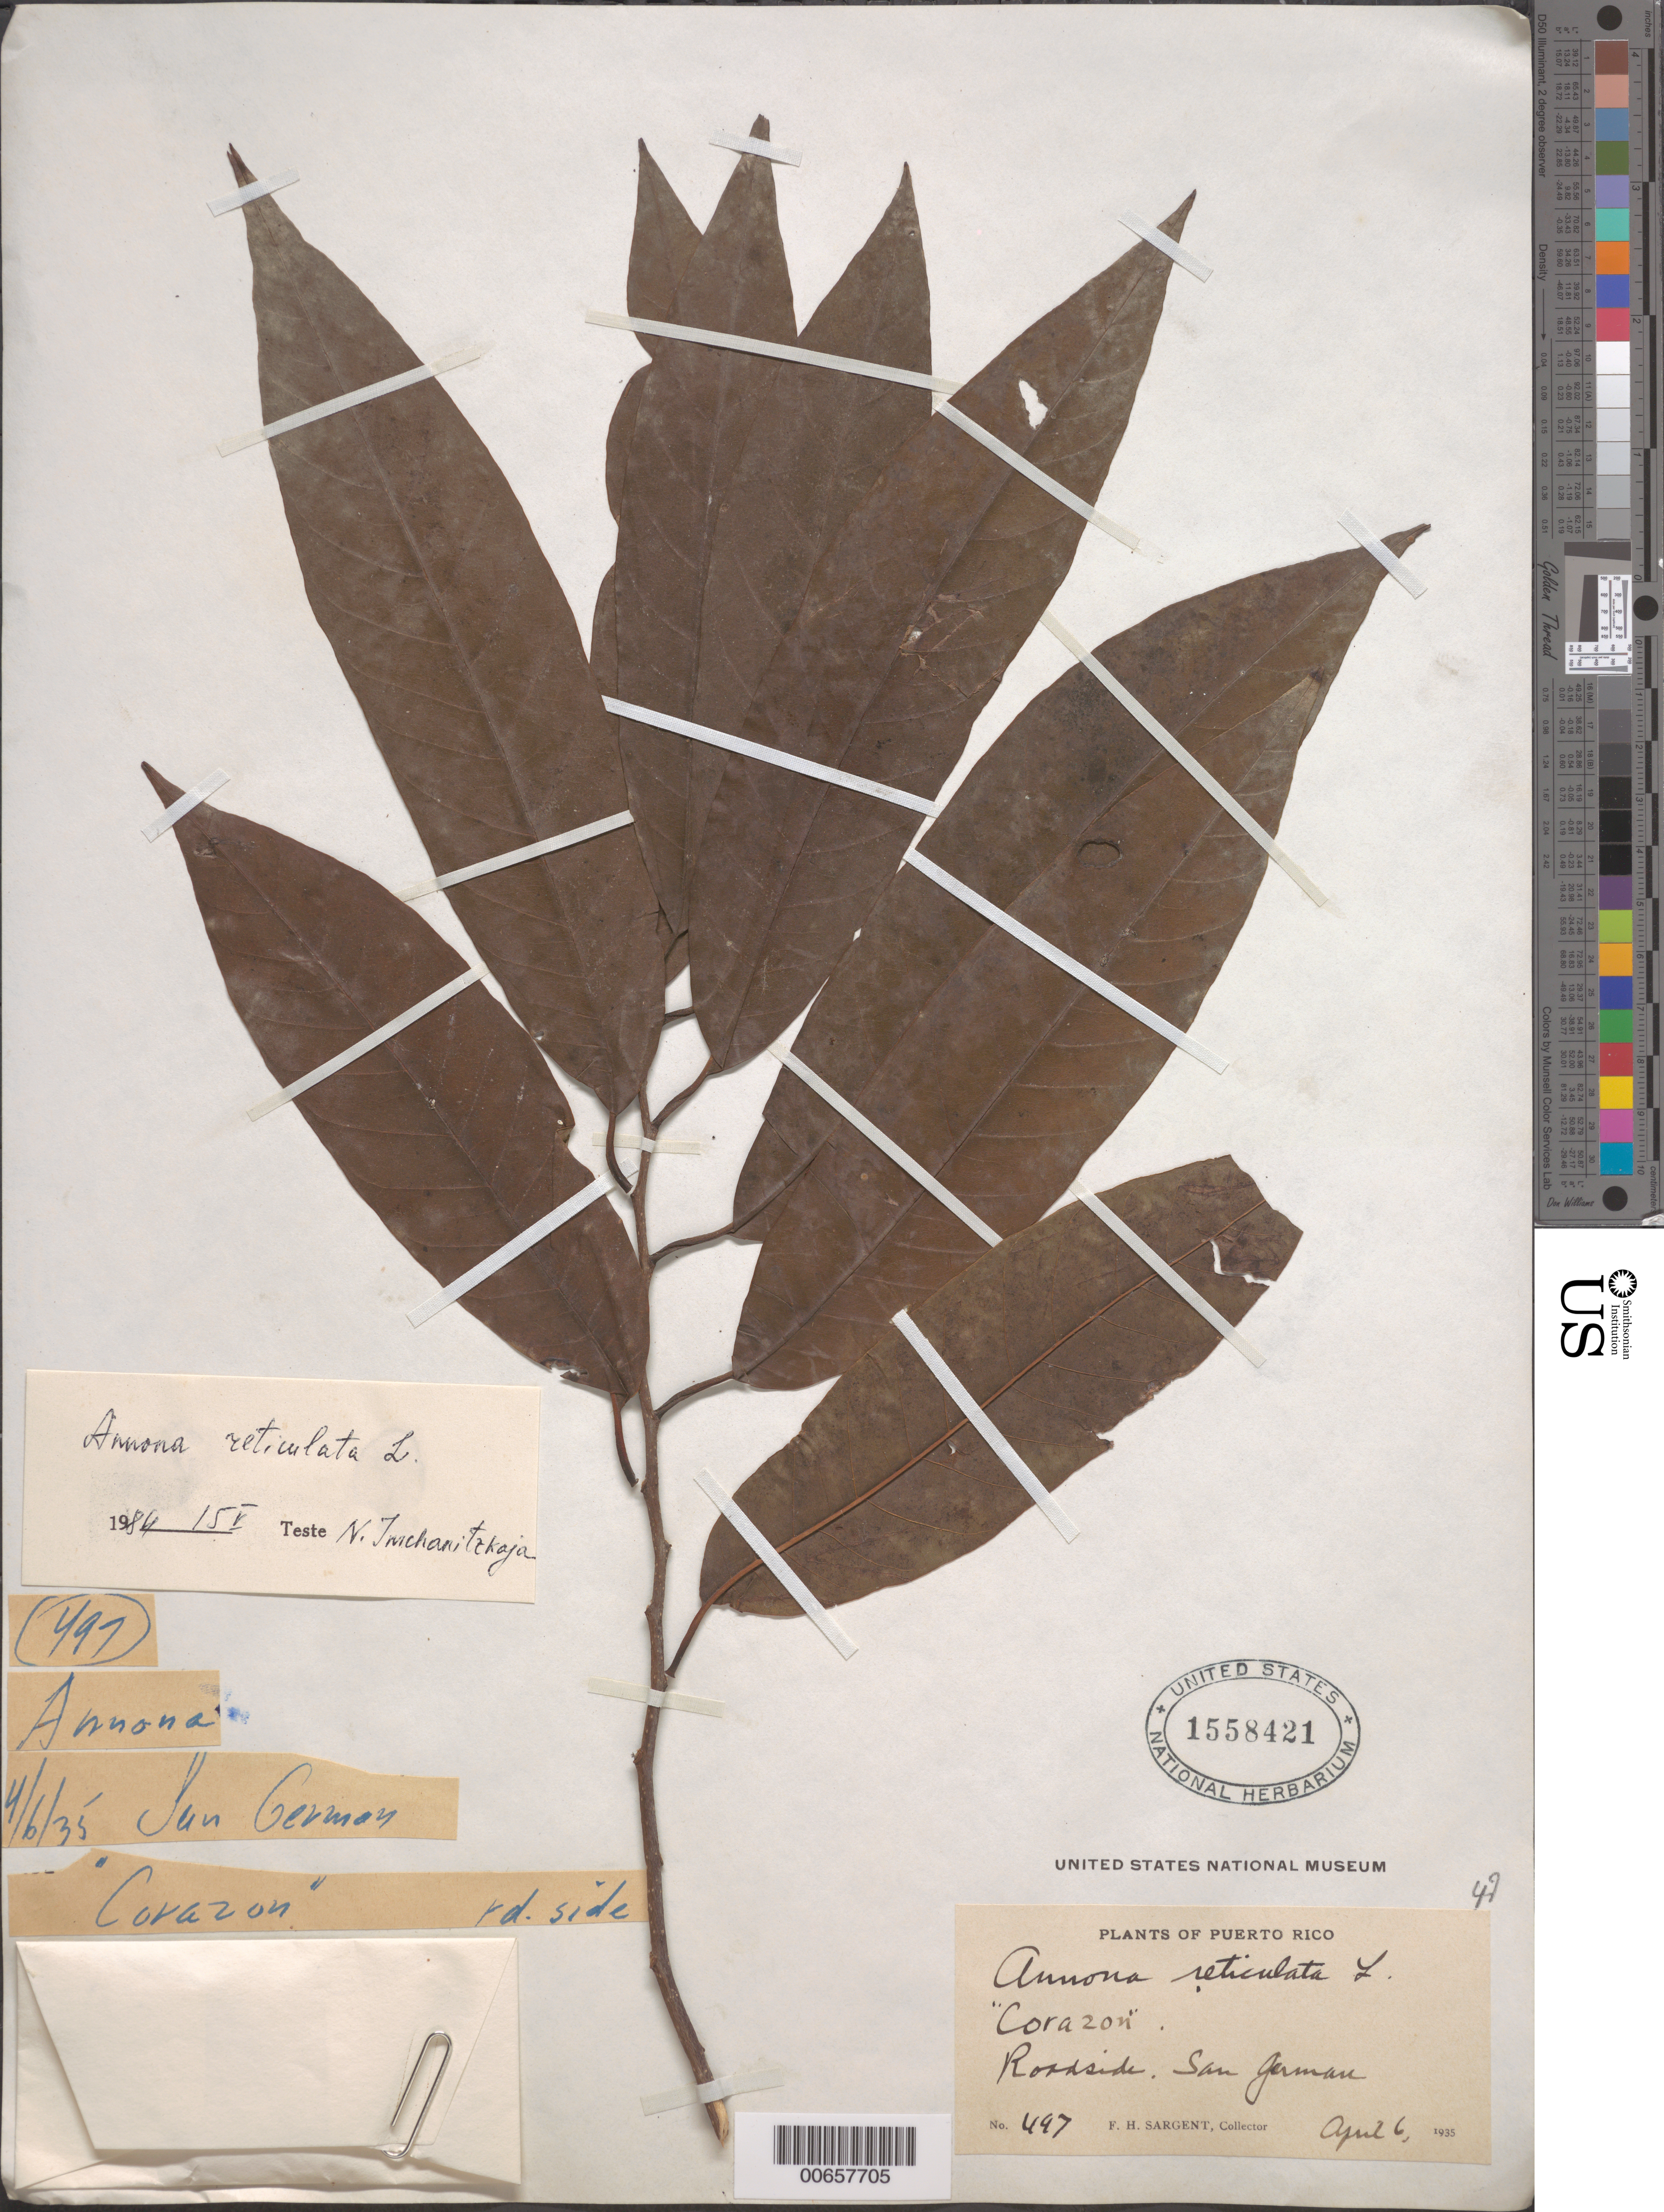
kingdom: Plantae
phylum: Tracheophyta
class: Magnoliopsida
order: Magnoliales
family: Annonaceae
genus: Annona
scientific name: Annona reticulata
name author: L.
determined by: McChanitzkaja, N.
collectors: F. H. Sargent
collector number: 497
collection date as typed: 06 Apr 1935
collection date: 1935-04-06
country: Puerto Rico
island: Greater Antilles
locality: San German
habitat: Roadside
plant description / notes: Common name: Corazon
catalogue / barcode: US 1558421